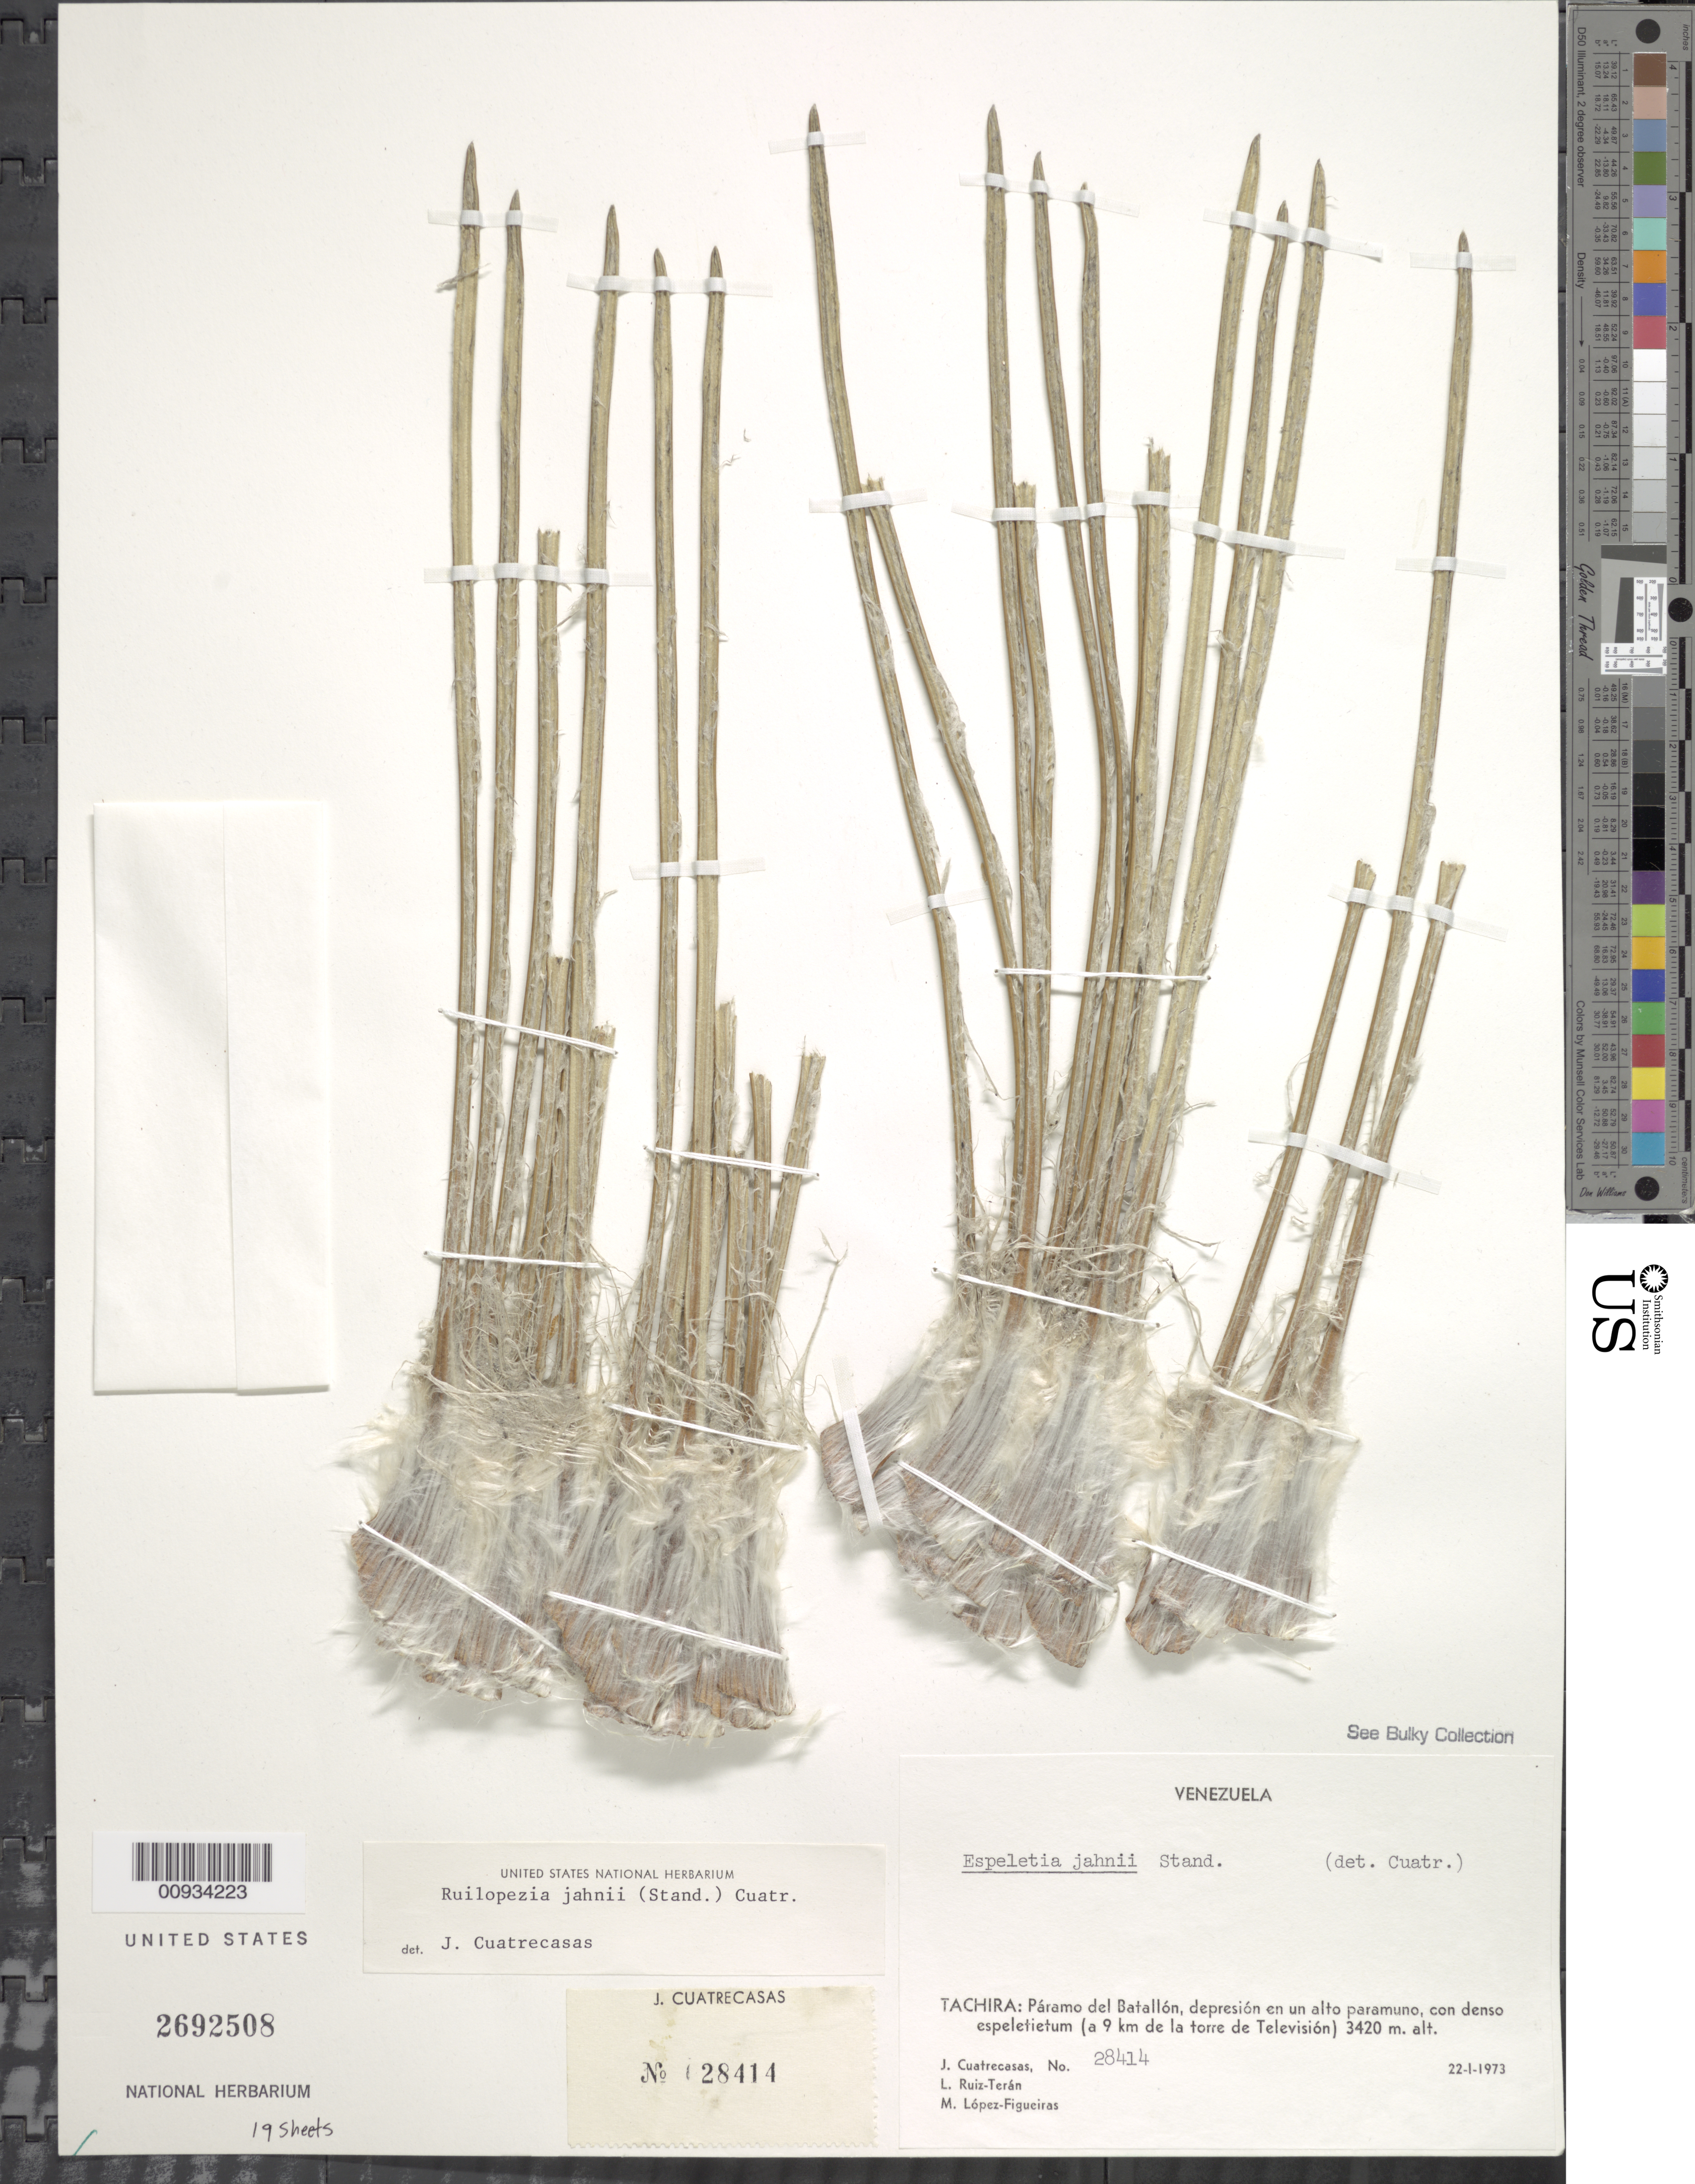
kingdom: Plantae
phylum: Tracheophyta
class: Magnoliopsida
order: Asterales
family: Asteraceae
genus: Ruilopezia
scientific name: Ruilopezia jahnii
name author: (Standl.) Cuatrec.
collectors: J. Cuatrecasas, L. E. Ruíz-Terán & M. López Figueiras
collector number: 28414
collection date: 1973-01-22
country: Venezuela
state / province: Tachira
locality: Paramo del Batallon (a 9 km de la torre de Television)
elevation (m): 3420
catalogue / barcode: US 2692508